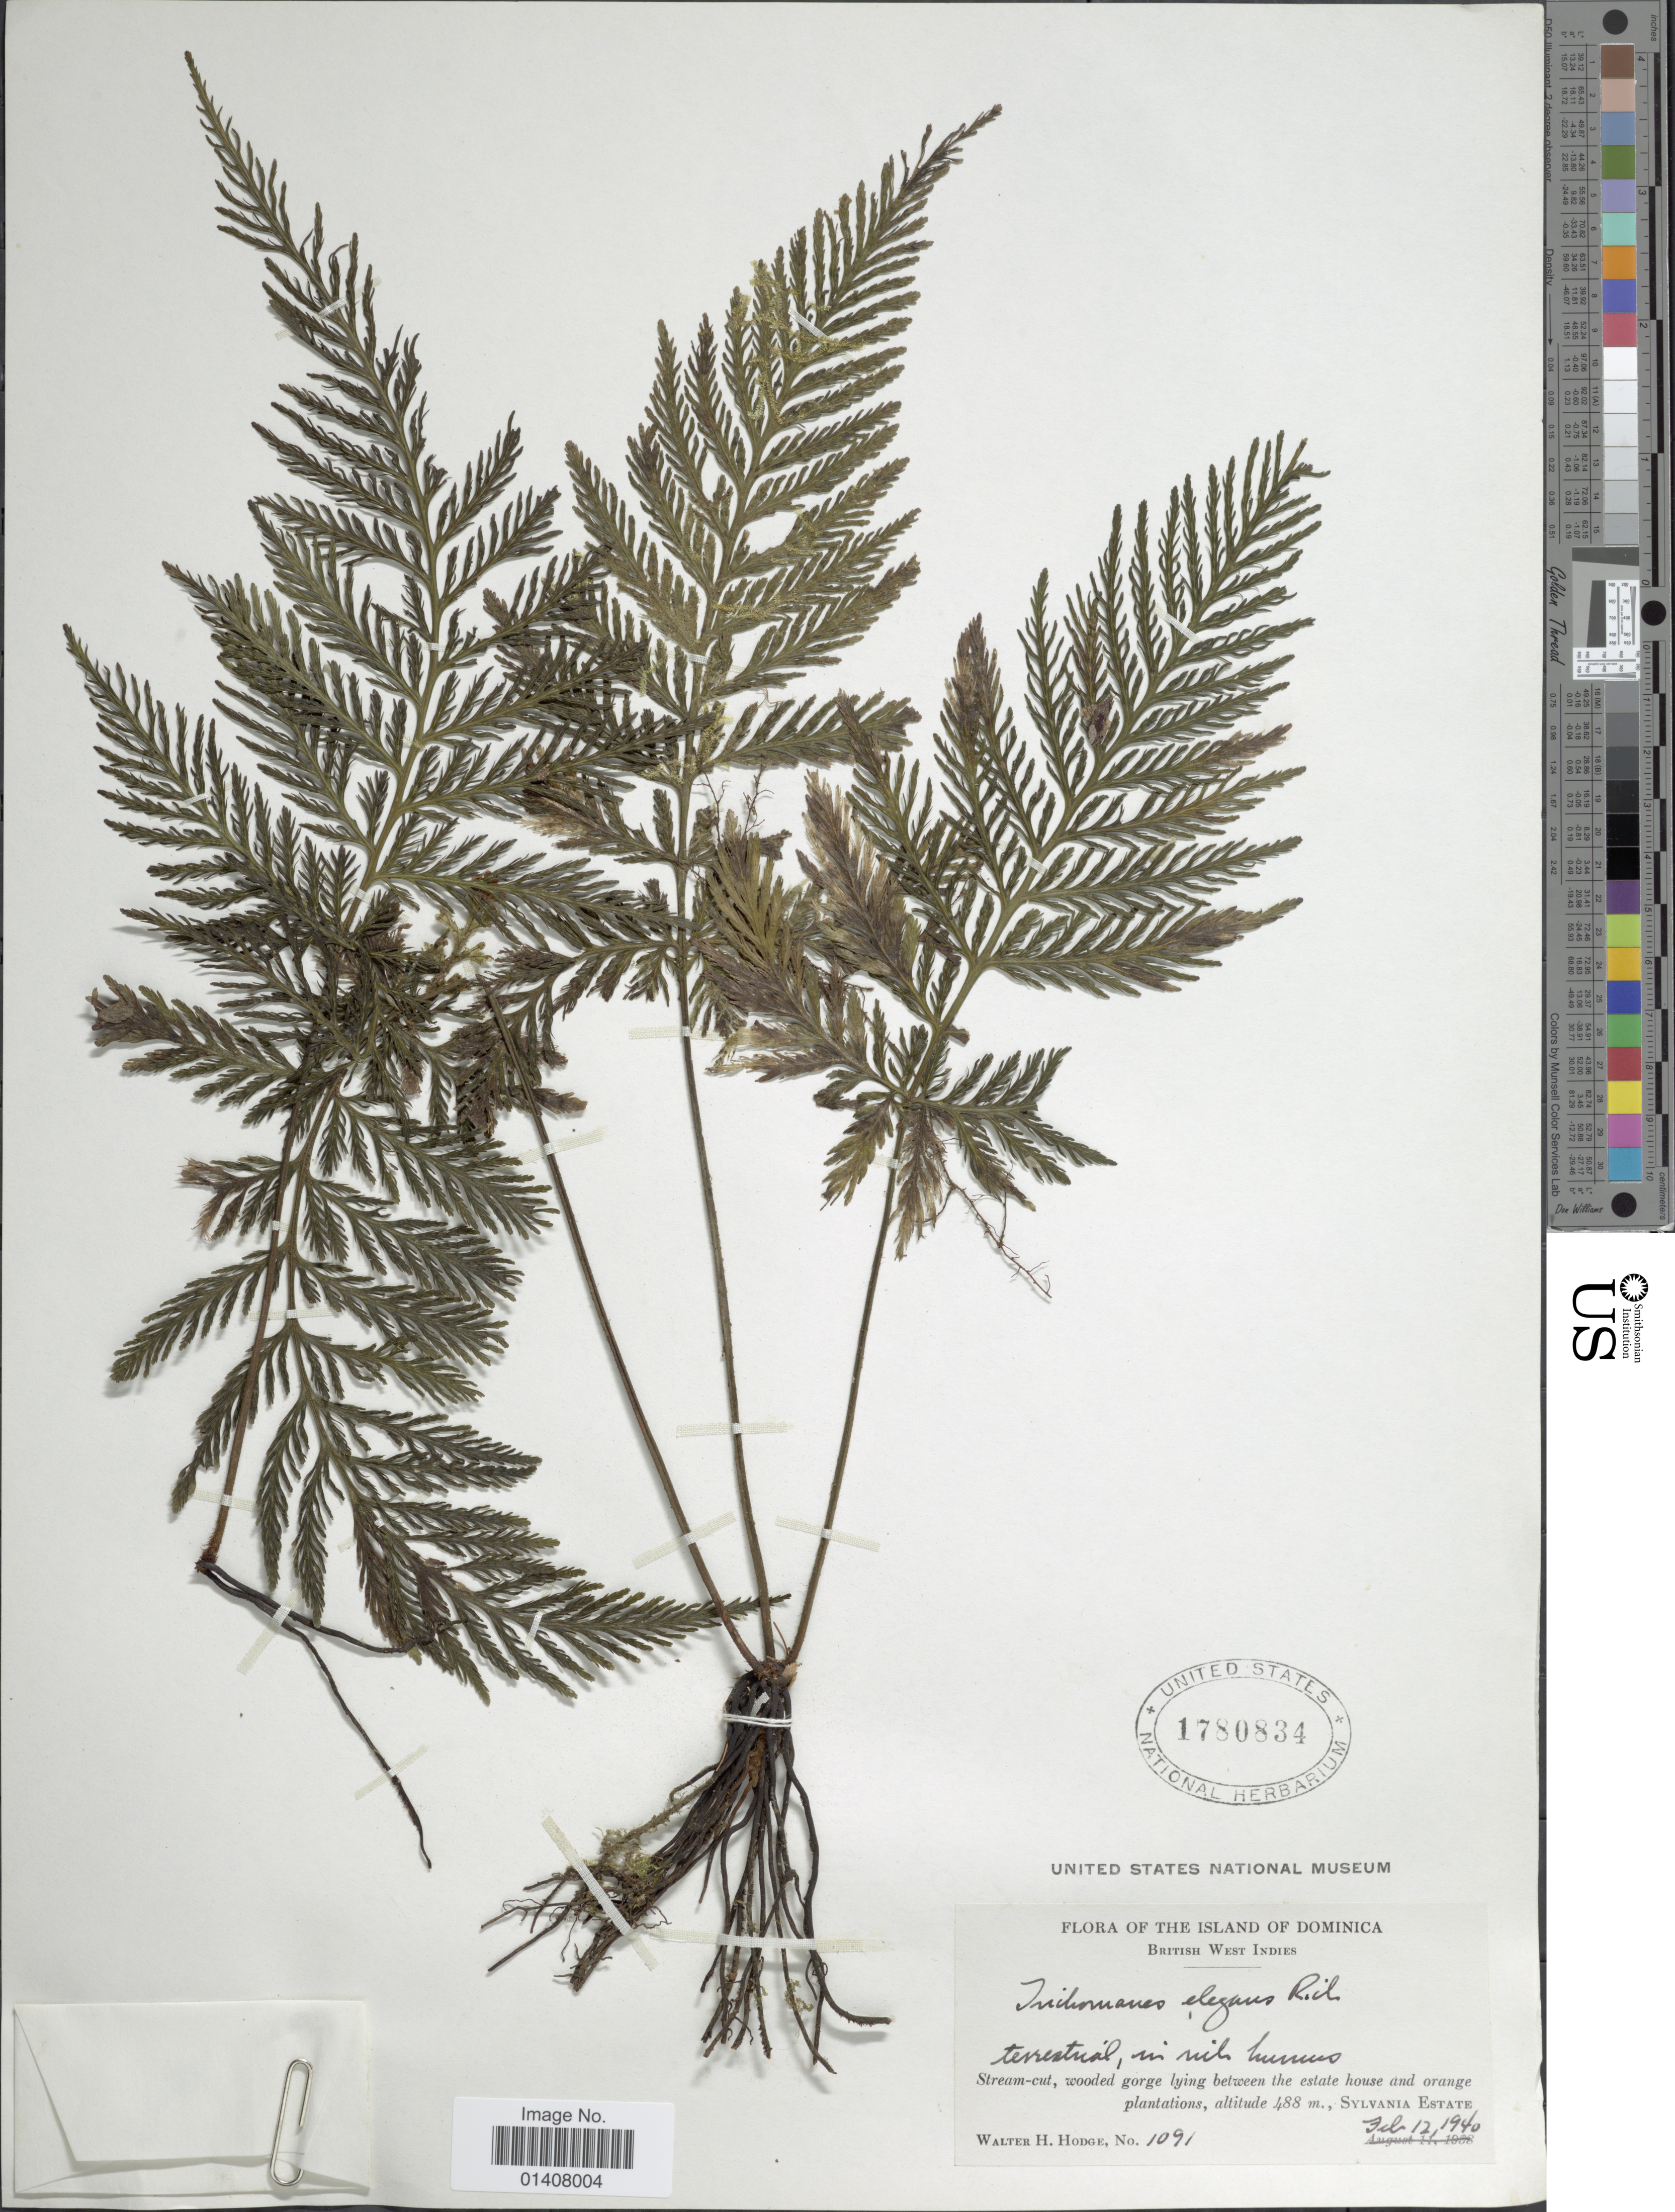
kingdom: Plantae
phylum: Tracheophyta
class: Polypodiopsida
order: Hymenophyllales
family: Hymenophyllaceae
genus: Trichomanes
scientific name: Trichomanes elegans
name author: Rich.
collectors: W. Hodge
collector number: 1091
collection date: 1940-02-12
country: Dominica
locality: Stream-cut, wooded gorge lying between the estate house and orange Plantations. Sylvania Estate.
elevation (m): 488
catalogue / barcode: US 1780834